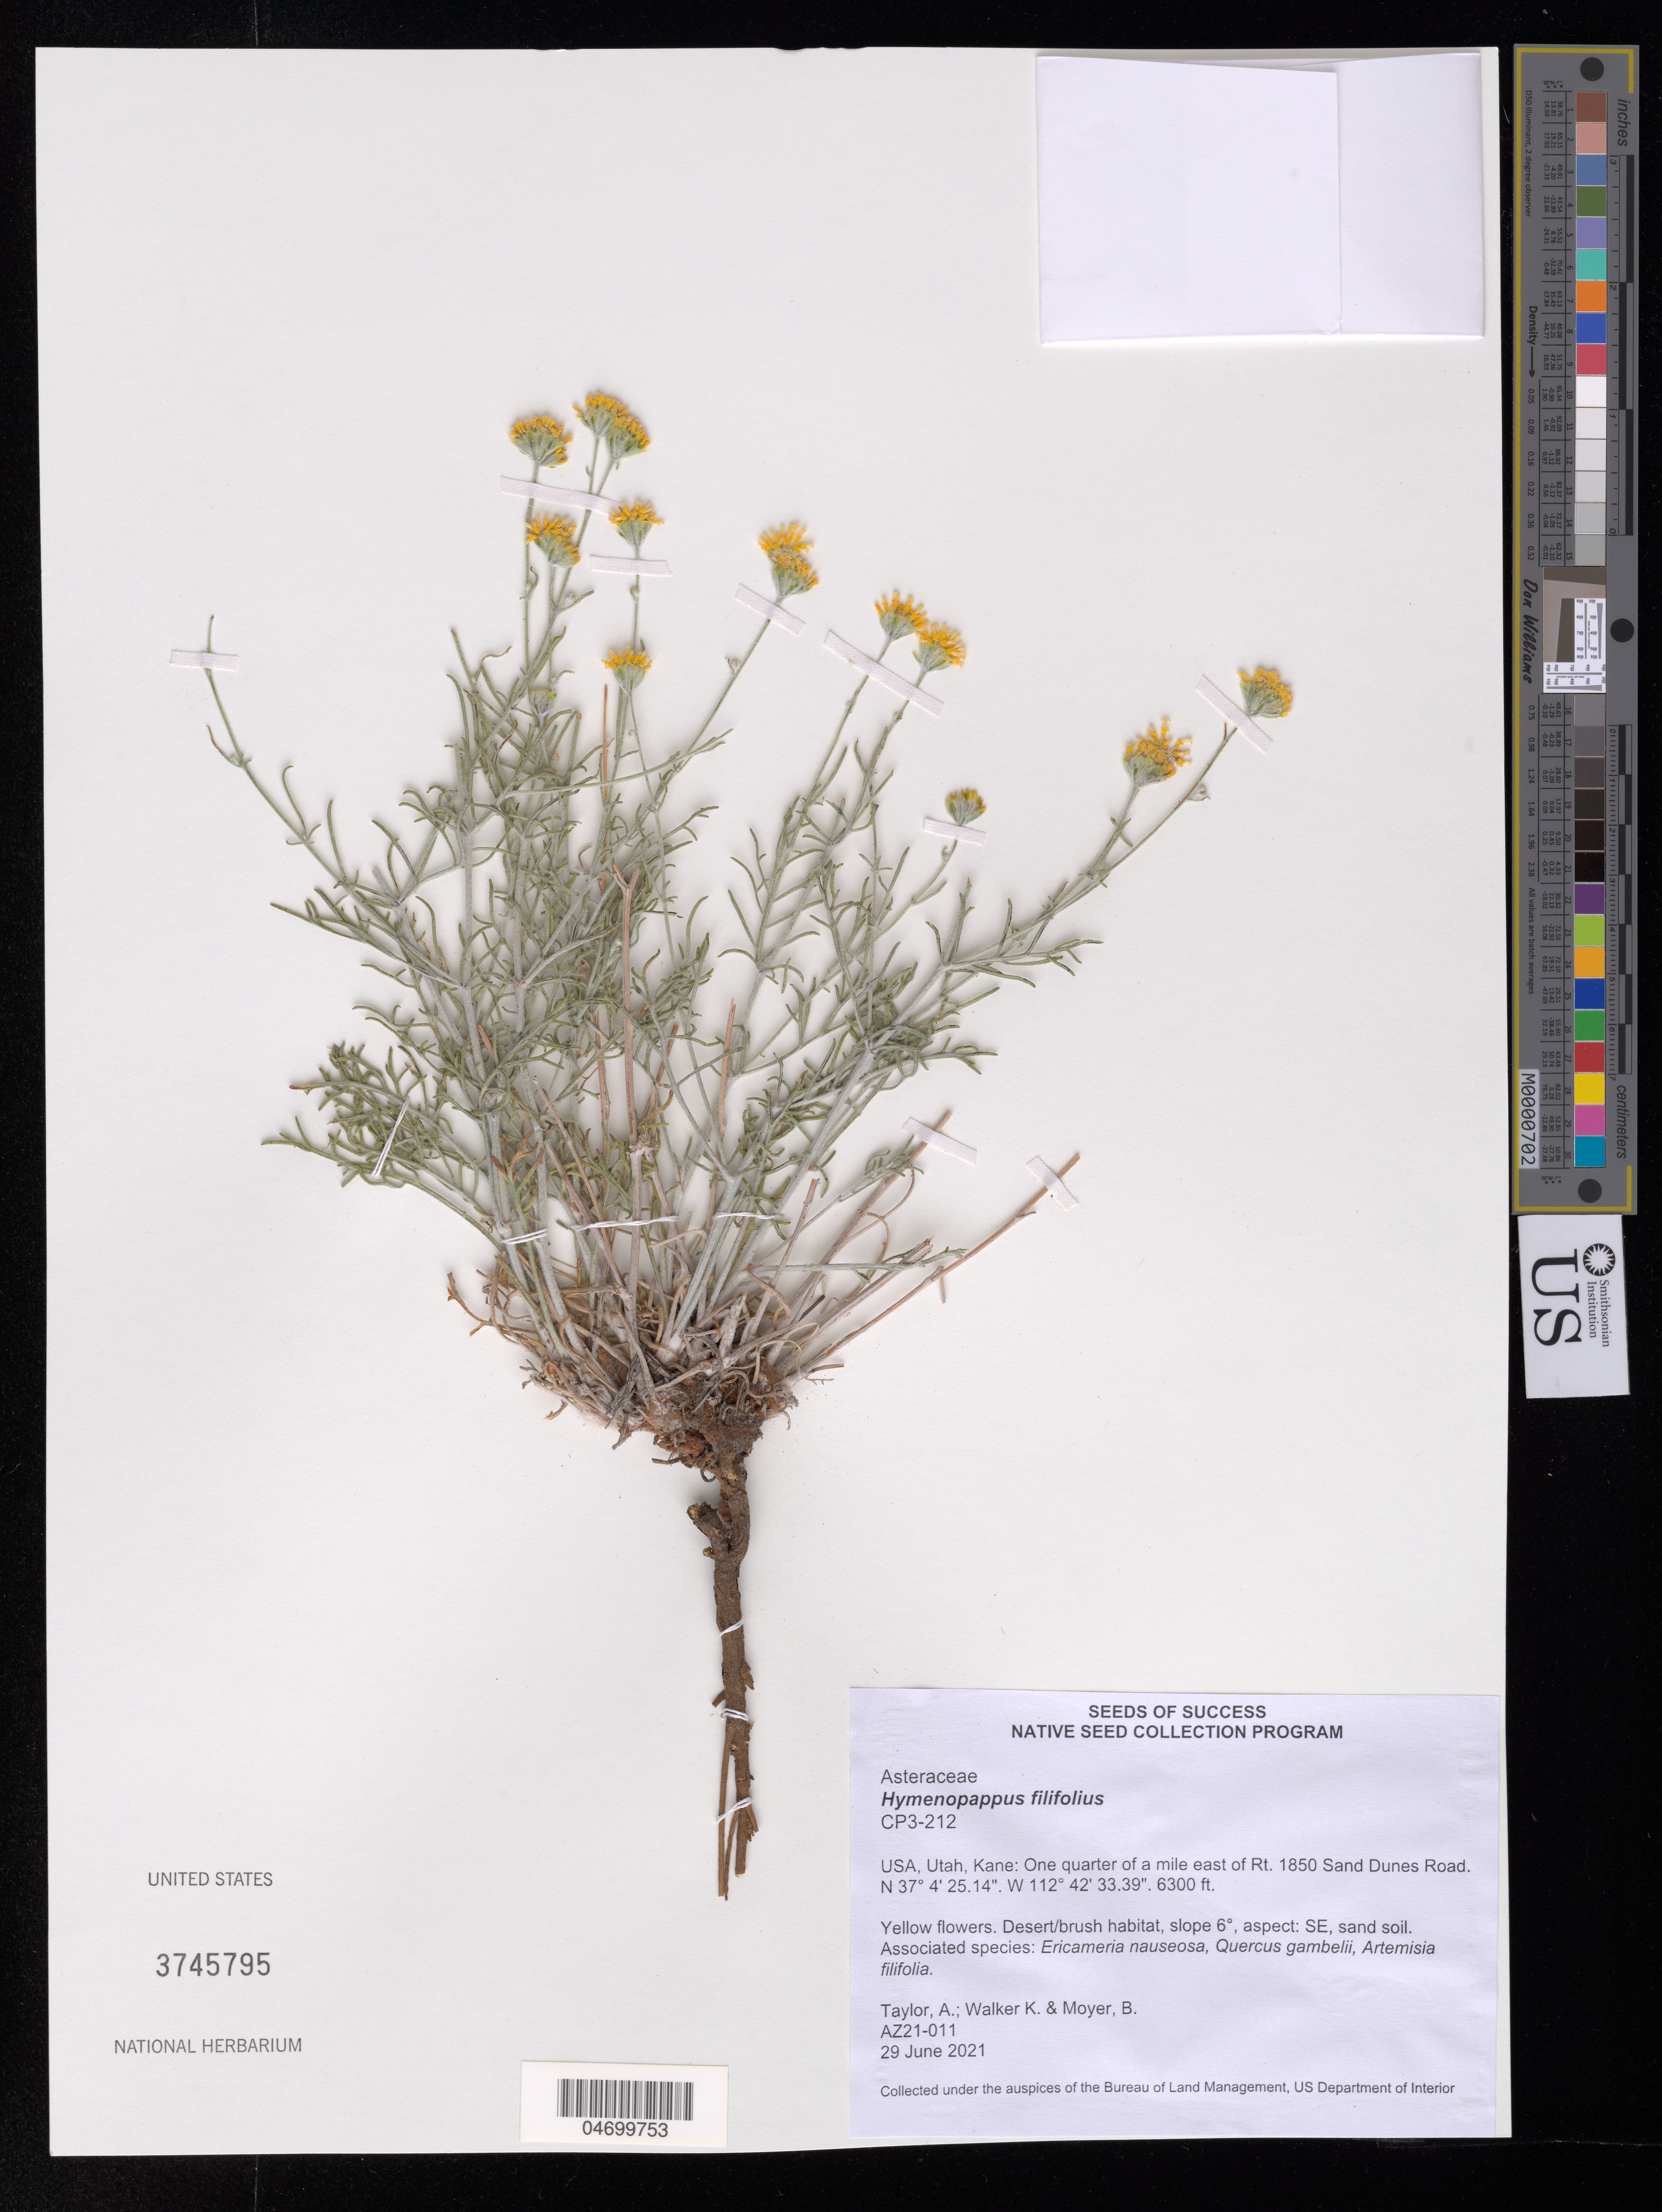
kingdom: Plantae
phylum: Tracheophyta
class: Magnoliopsida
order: Asterales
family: Asteraceae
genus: Hymenopappus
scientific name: Hymenopappus filifolius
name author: Hook.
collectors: A. Taylor, K. Walker & B. Moyer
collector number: CP3-212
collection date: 2021-06-29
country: United States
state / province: Utah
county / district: Kane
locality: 0.25 mi. E of Rt. 1850 Sand Dune Road.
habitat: Sand soil. Desert/brush habitat. With Ericameria nauseosa, Quercus gambelii, Artemisia filifolia.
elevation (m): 1920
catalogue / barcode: US 3745795